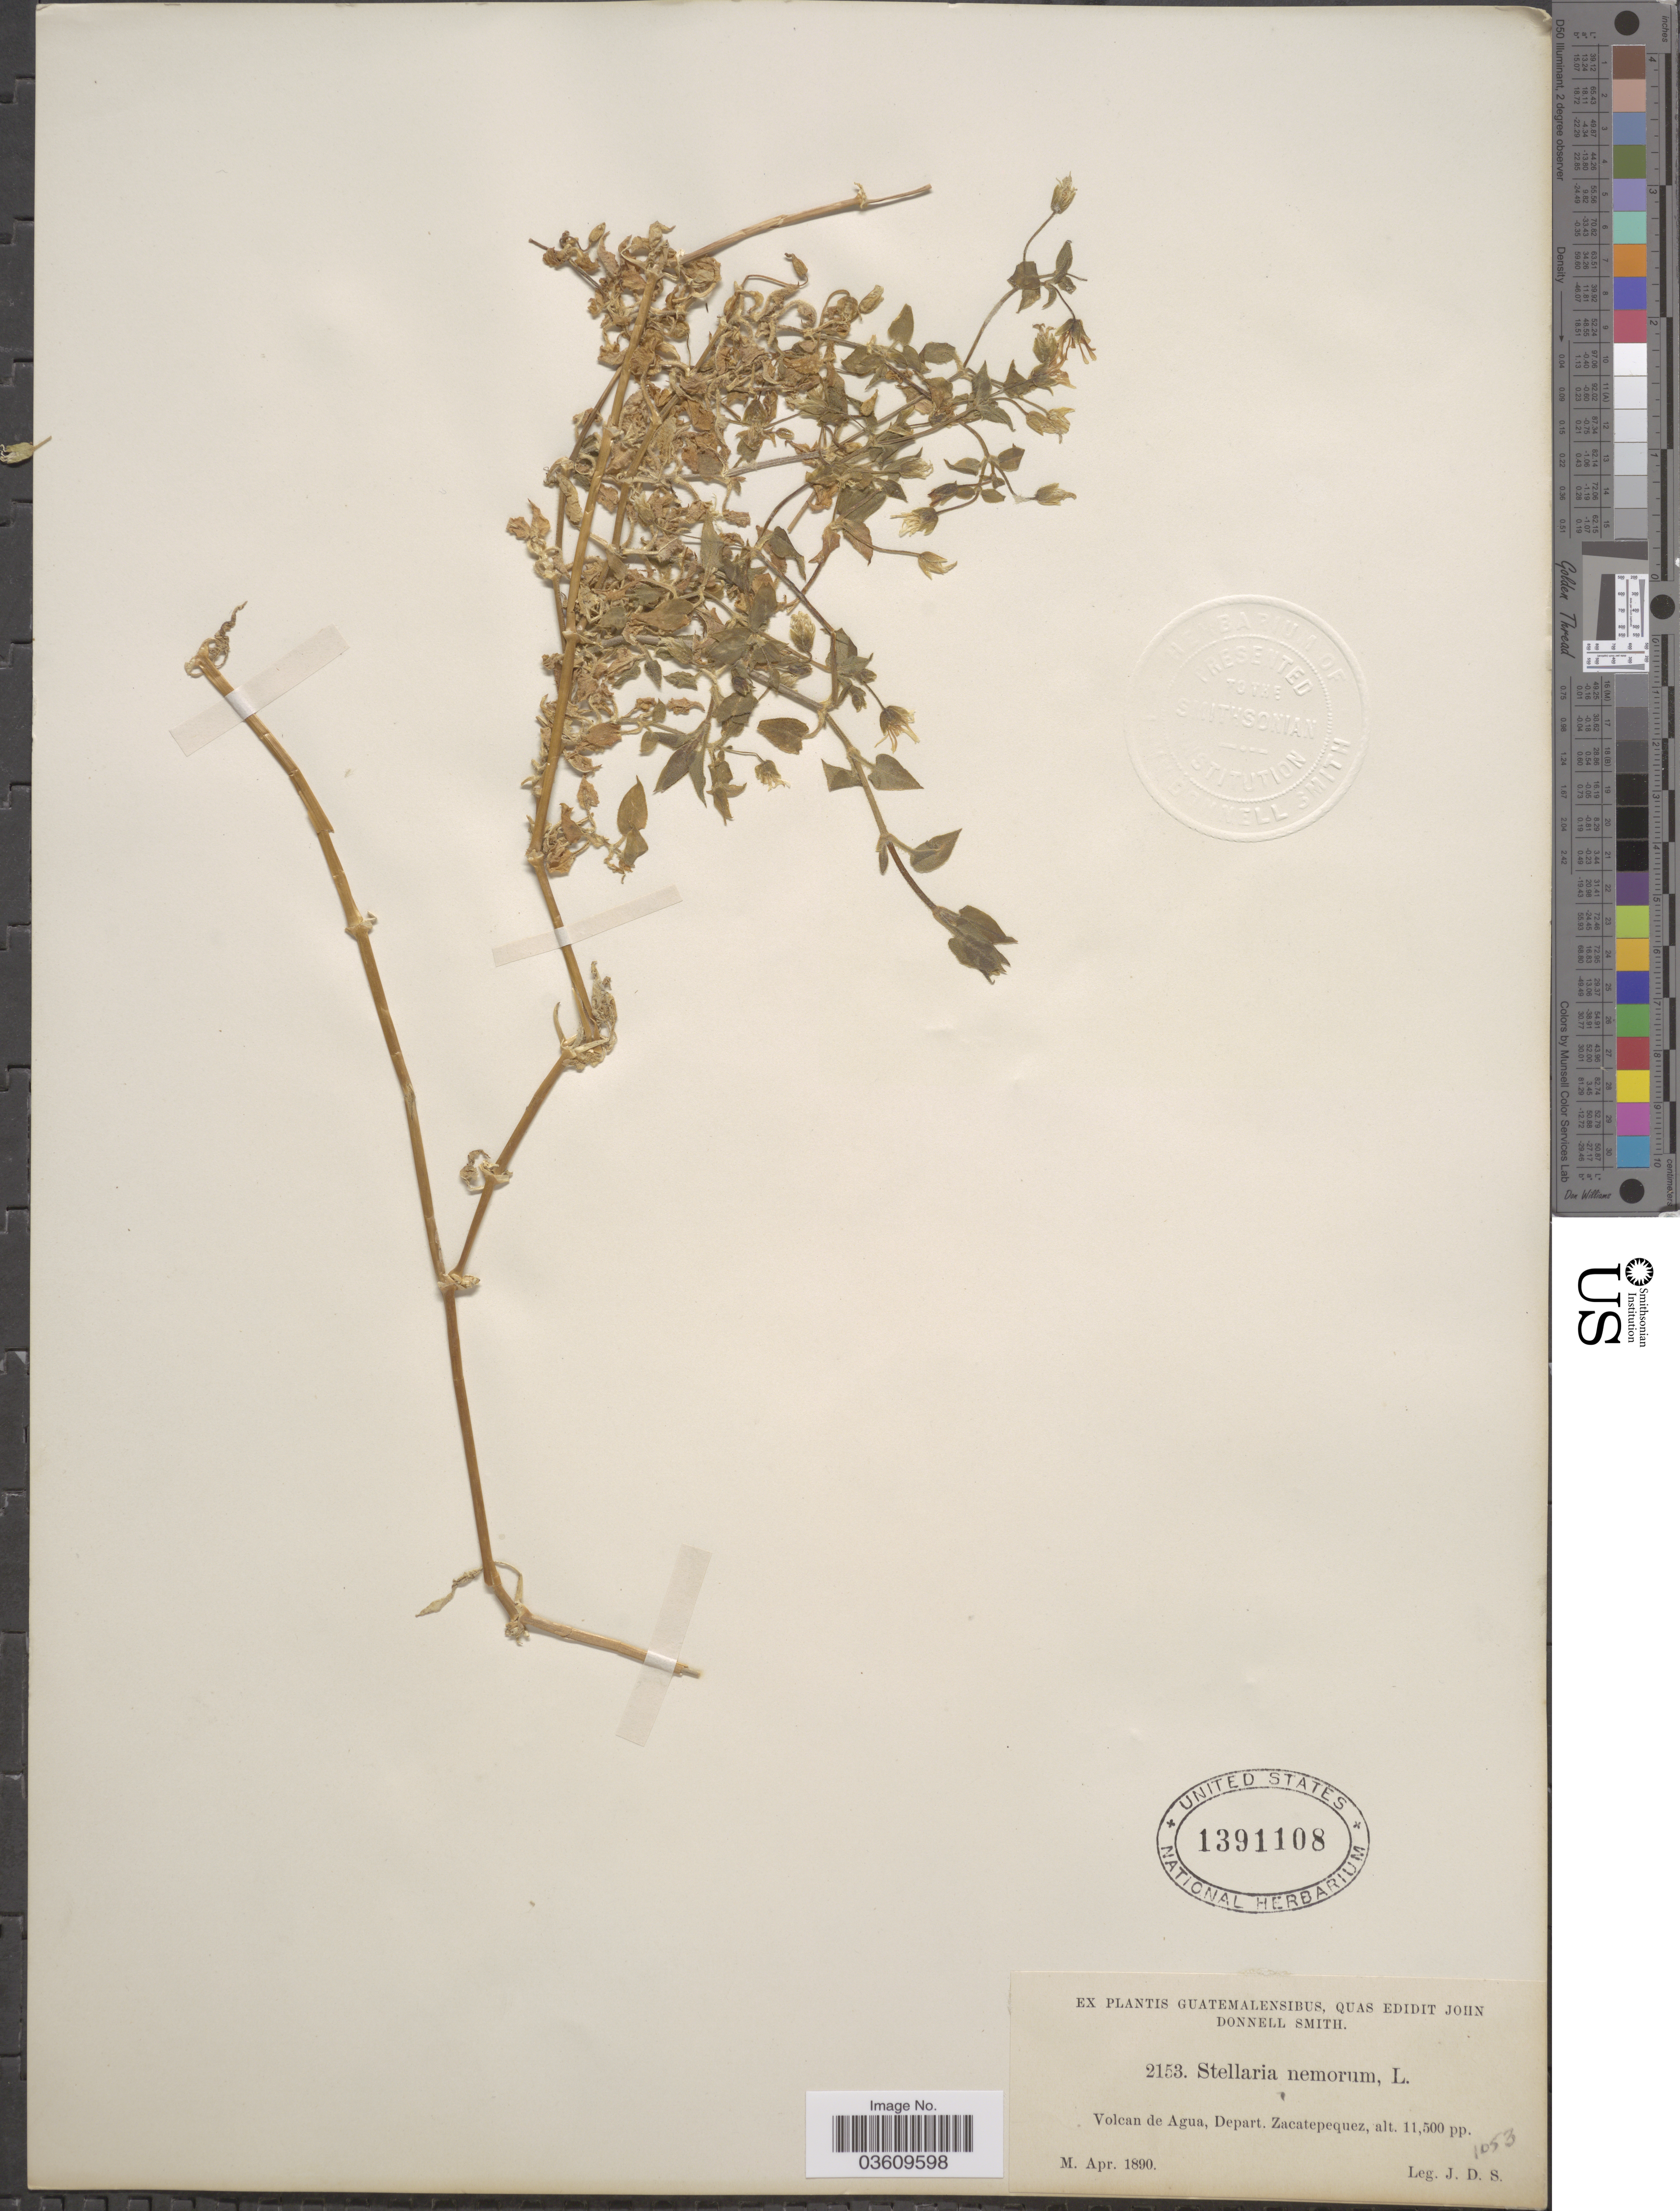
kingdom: Plantae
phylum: Tracheophyta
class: Magnoliopsida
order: Caryophyllales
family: Caryophyllaceae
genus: Stellaria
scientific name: Stellaria cuspidata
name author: Willd. ex Schltdl.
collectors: J. Donnell Smith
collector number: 2153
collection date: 1890-04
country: Guatemala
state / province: Sacatepéquez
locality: Volcan de Agua, Depart. Zacatepequez.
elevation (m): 3505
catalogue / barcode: US 1391108